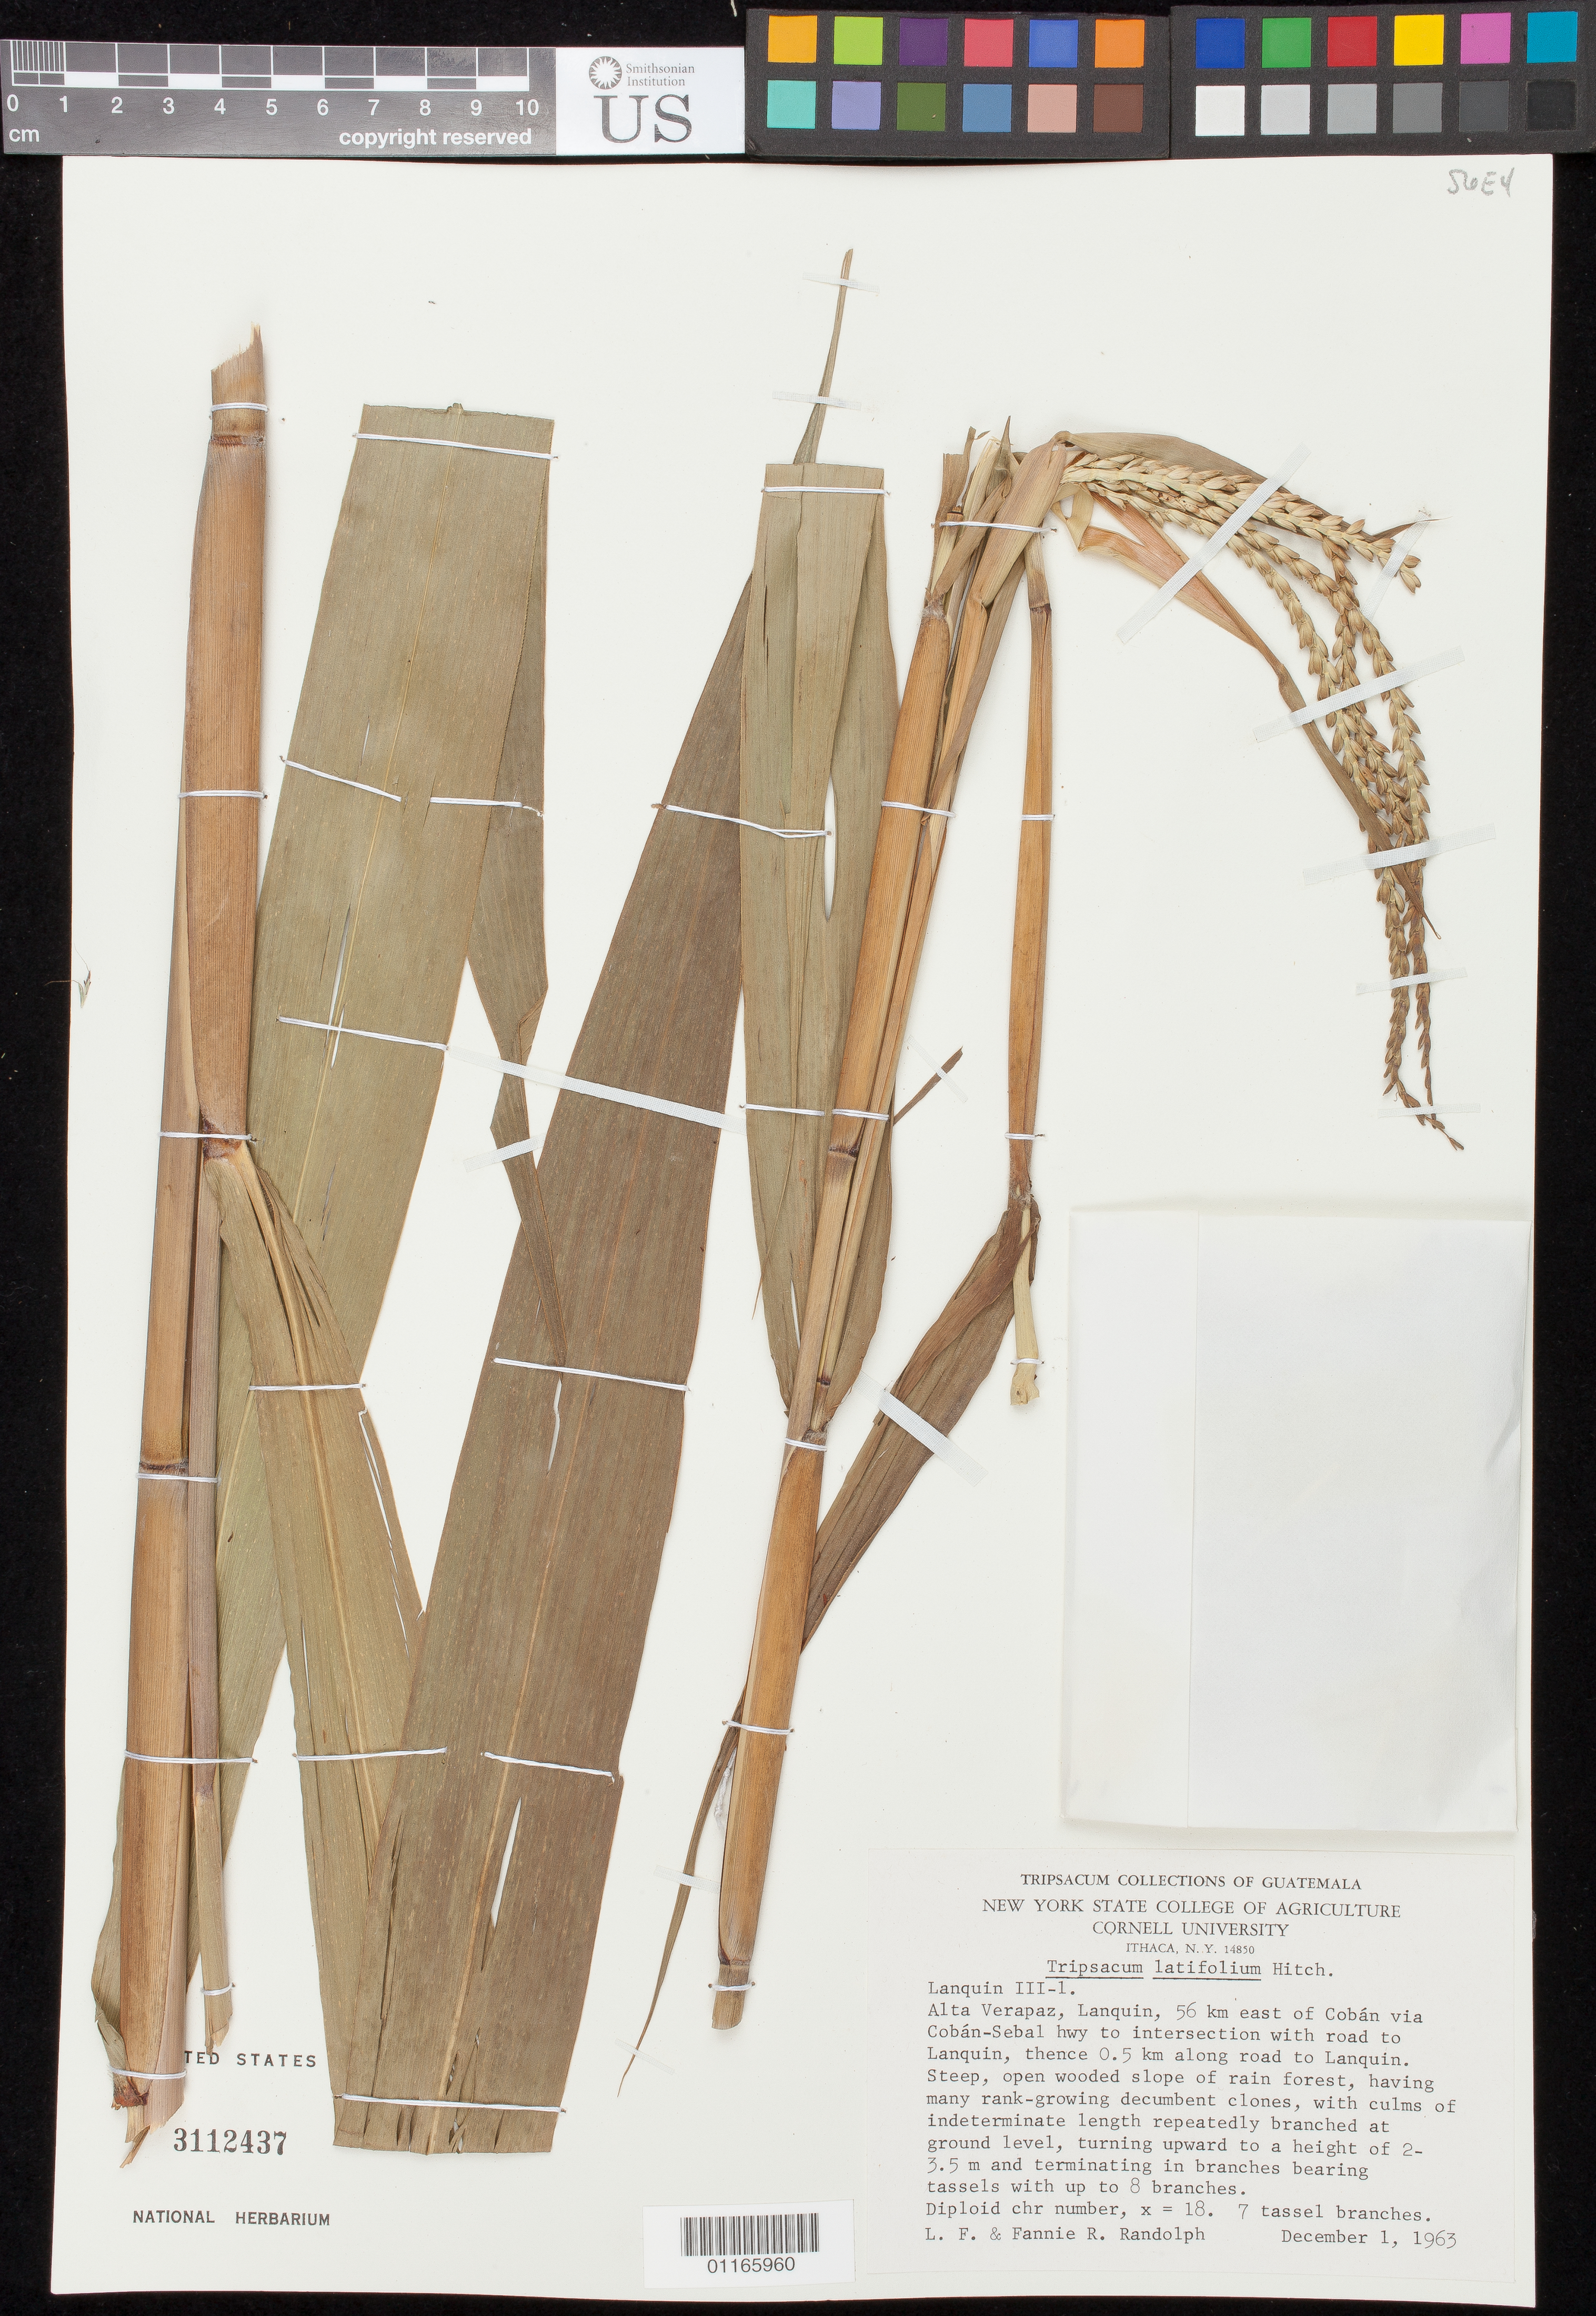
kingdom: Plantae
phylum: Tracheophyta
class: Liliopsida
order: Poales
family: Poaceae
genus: Tripsacum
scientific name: Tripsacum latifolium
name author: Hitchc.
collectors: L. F. Randolph & F. Randolph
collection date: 1963-12-01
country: Guatemala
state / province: Alta Verapaz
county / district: Lanquin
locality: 56 km east of Coban via Coban-Sebal hwy to intersection with road to Lanquin, thence 0.5 km along road to Lanquin.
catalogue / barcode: US 3112437